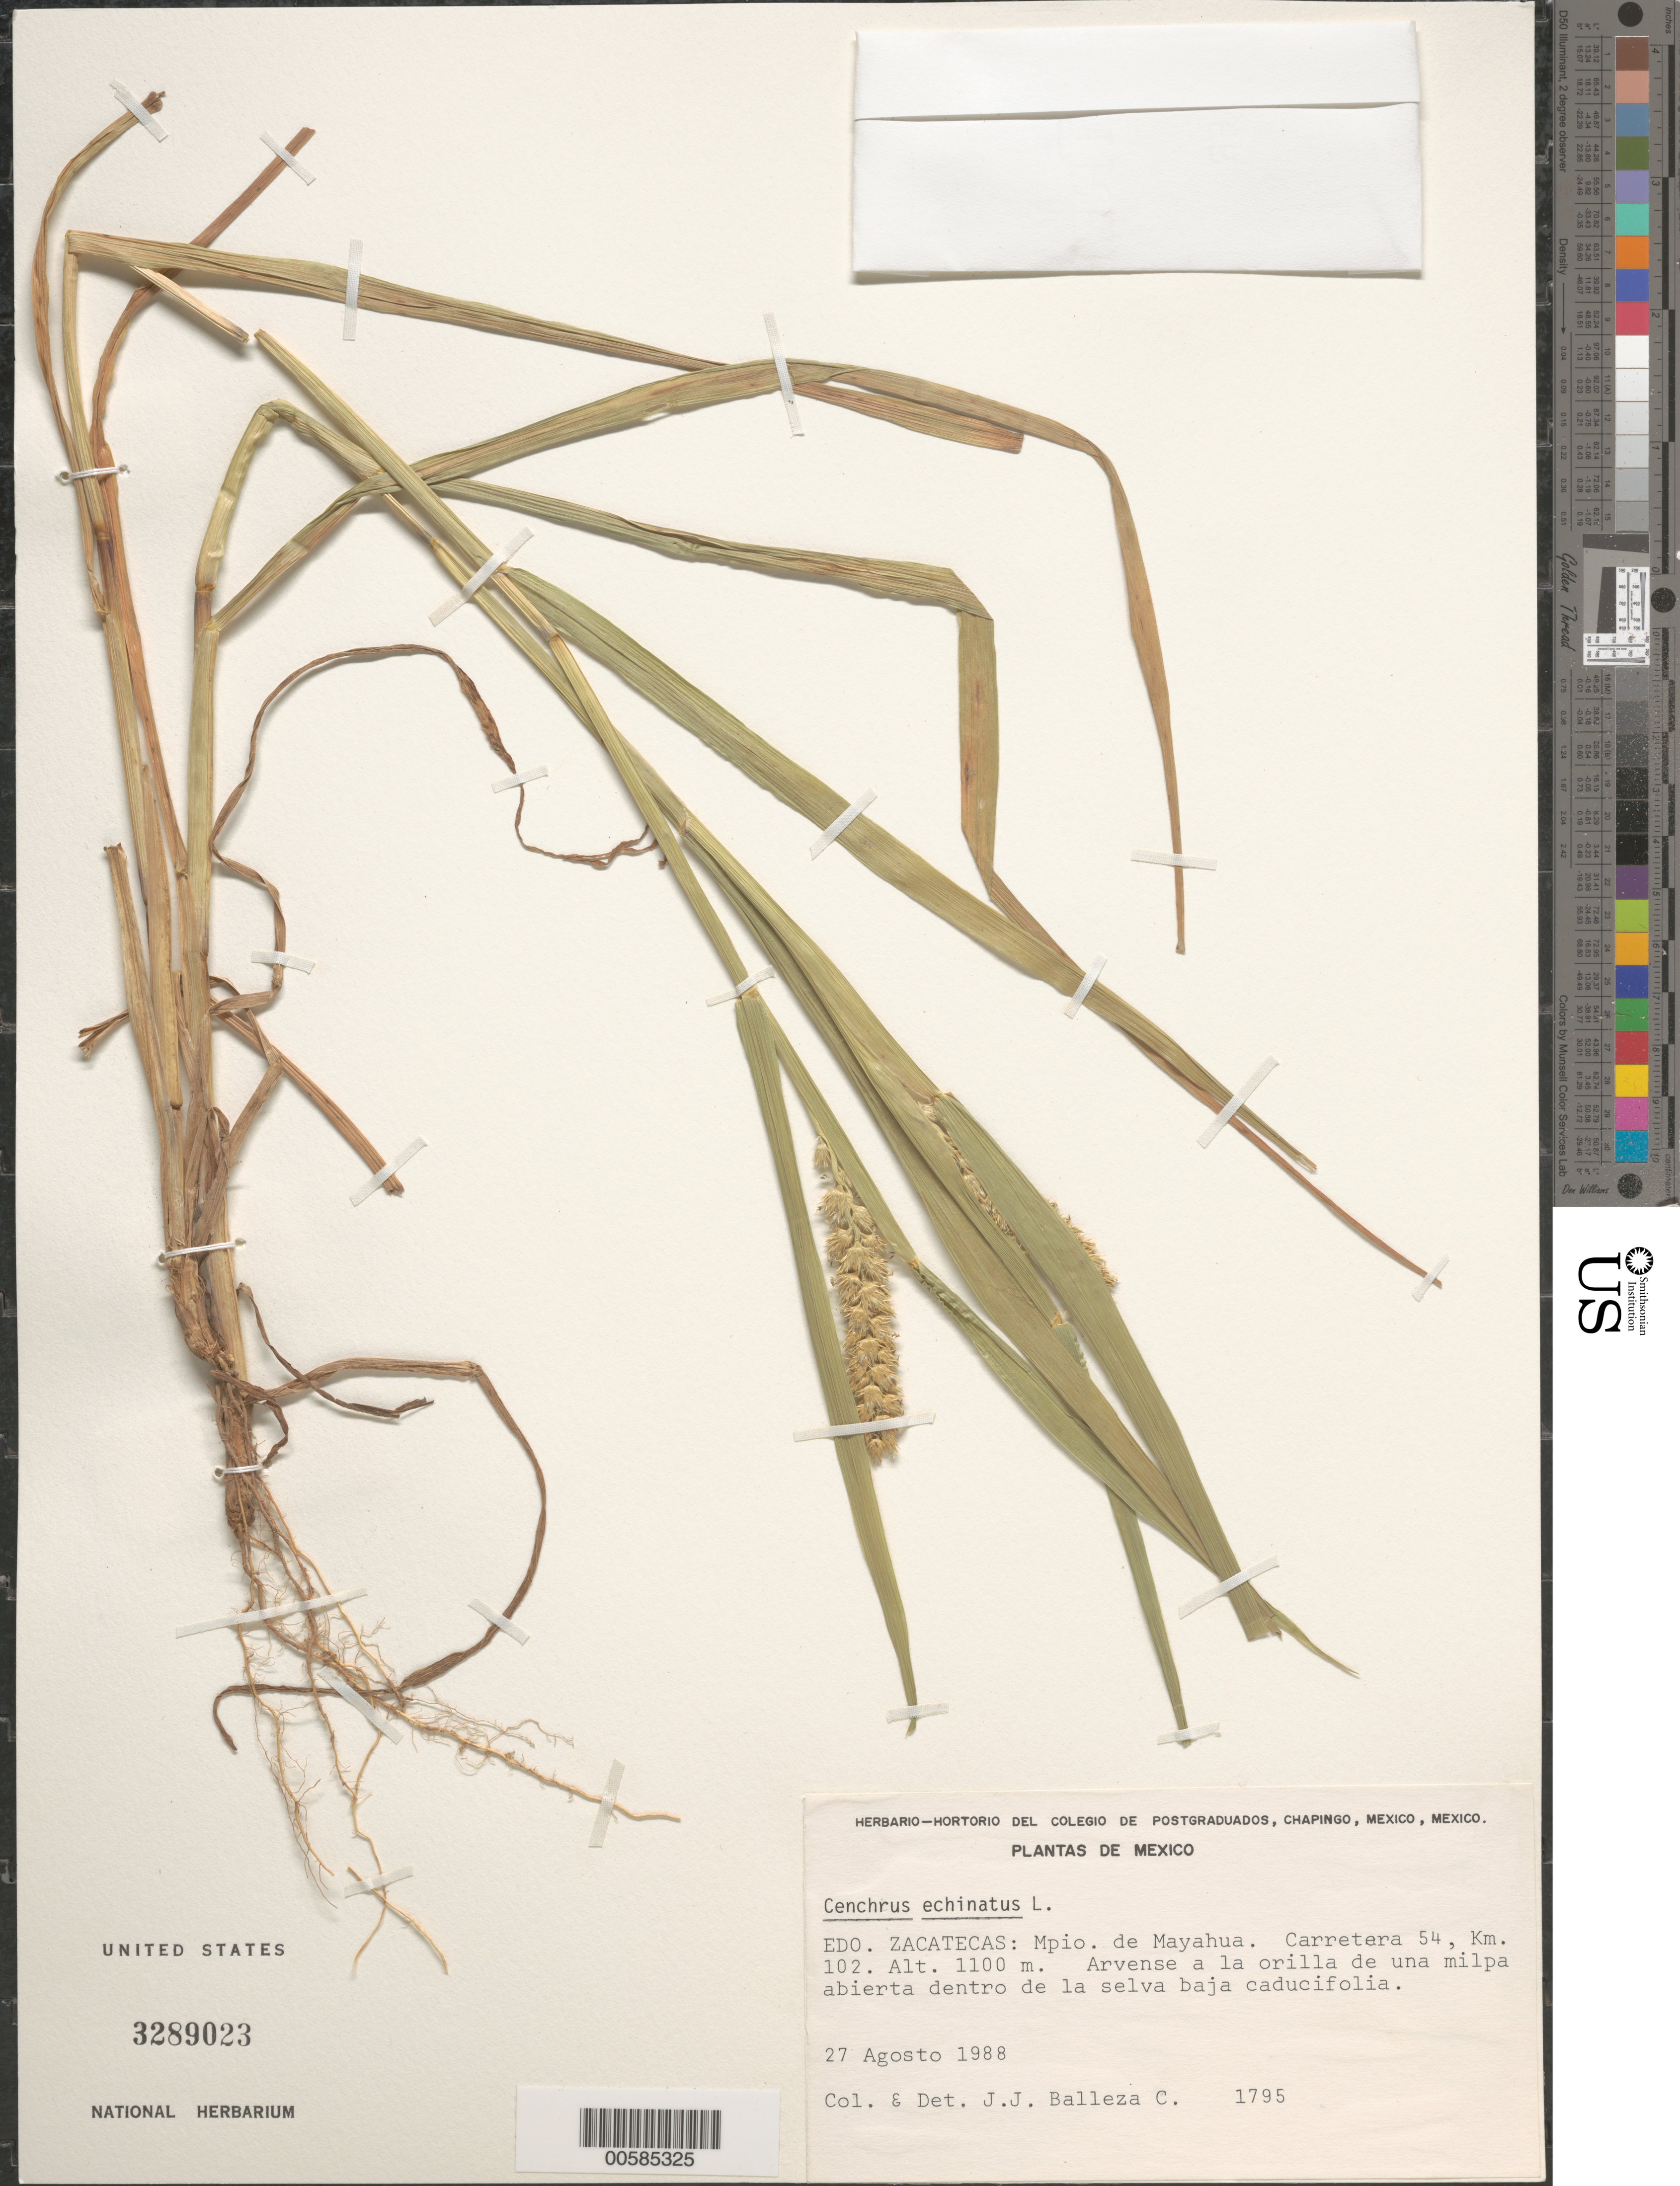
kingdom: Plantae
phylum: Tracheophyta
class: Liliopsida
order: Poales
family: Poaceae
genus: Cenchrus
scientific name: Cenchrus echinatus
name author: L.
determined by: Balleza C., J. J.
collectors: J. J. Balleza C.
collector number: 1795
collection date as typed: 27 Aug 1988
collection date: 1988-08-27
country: Mexico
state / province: Zacatecas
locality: Mpio de Mayahua. Carretera 54, km 102.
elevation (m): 1100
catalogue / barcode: US 3289023